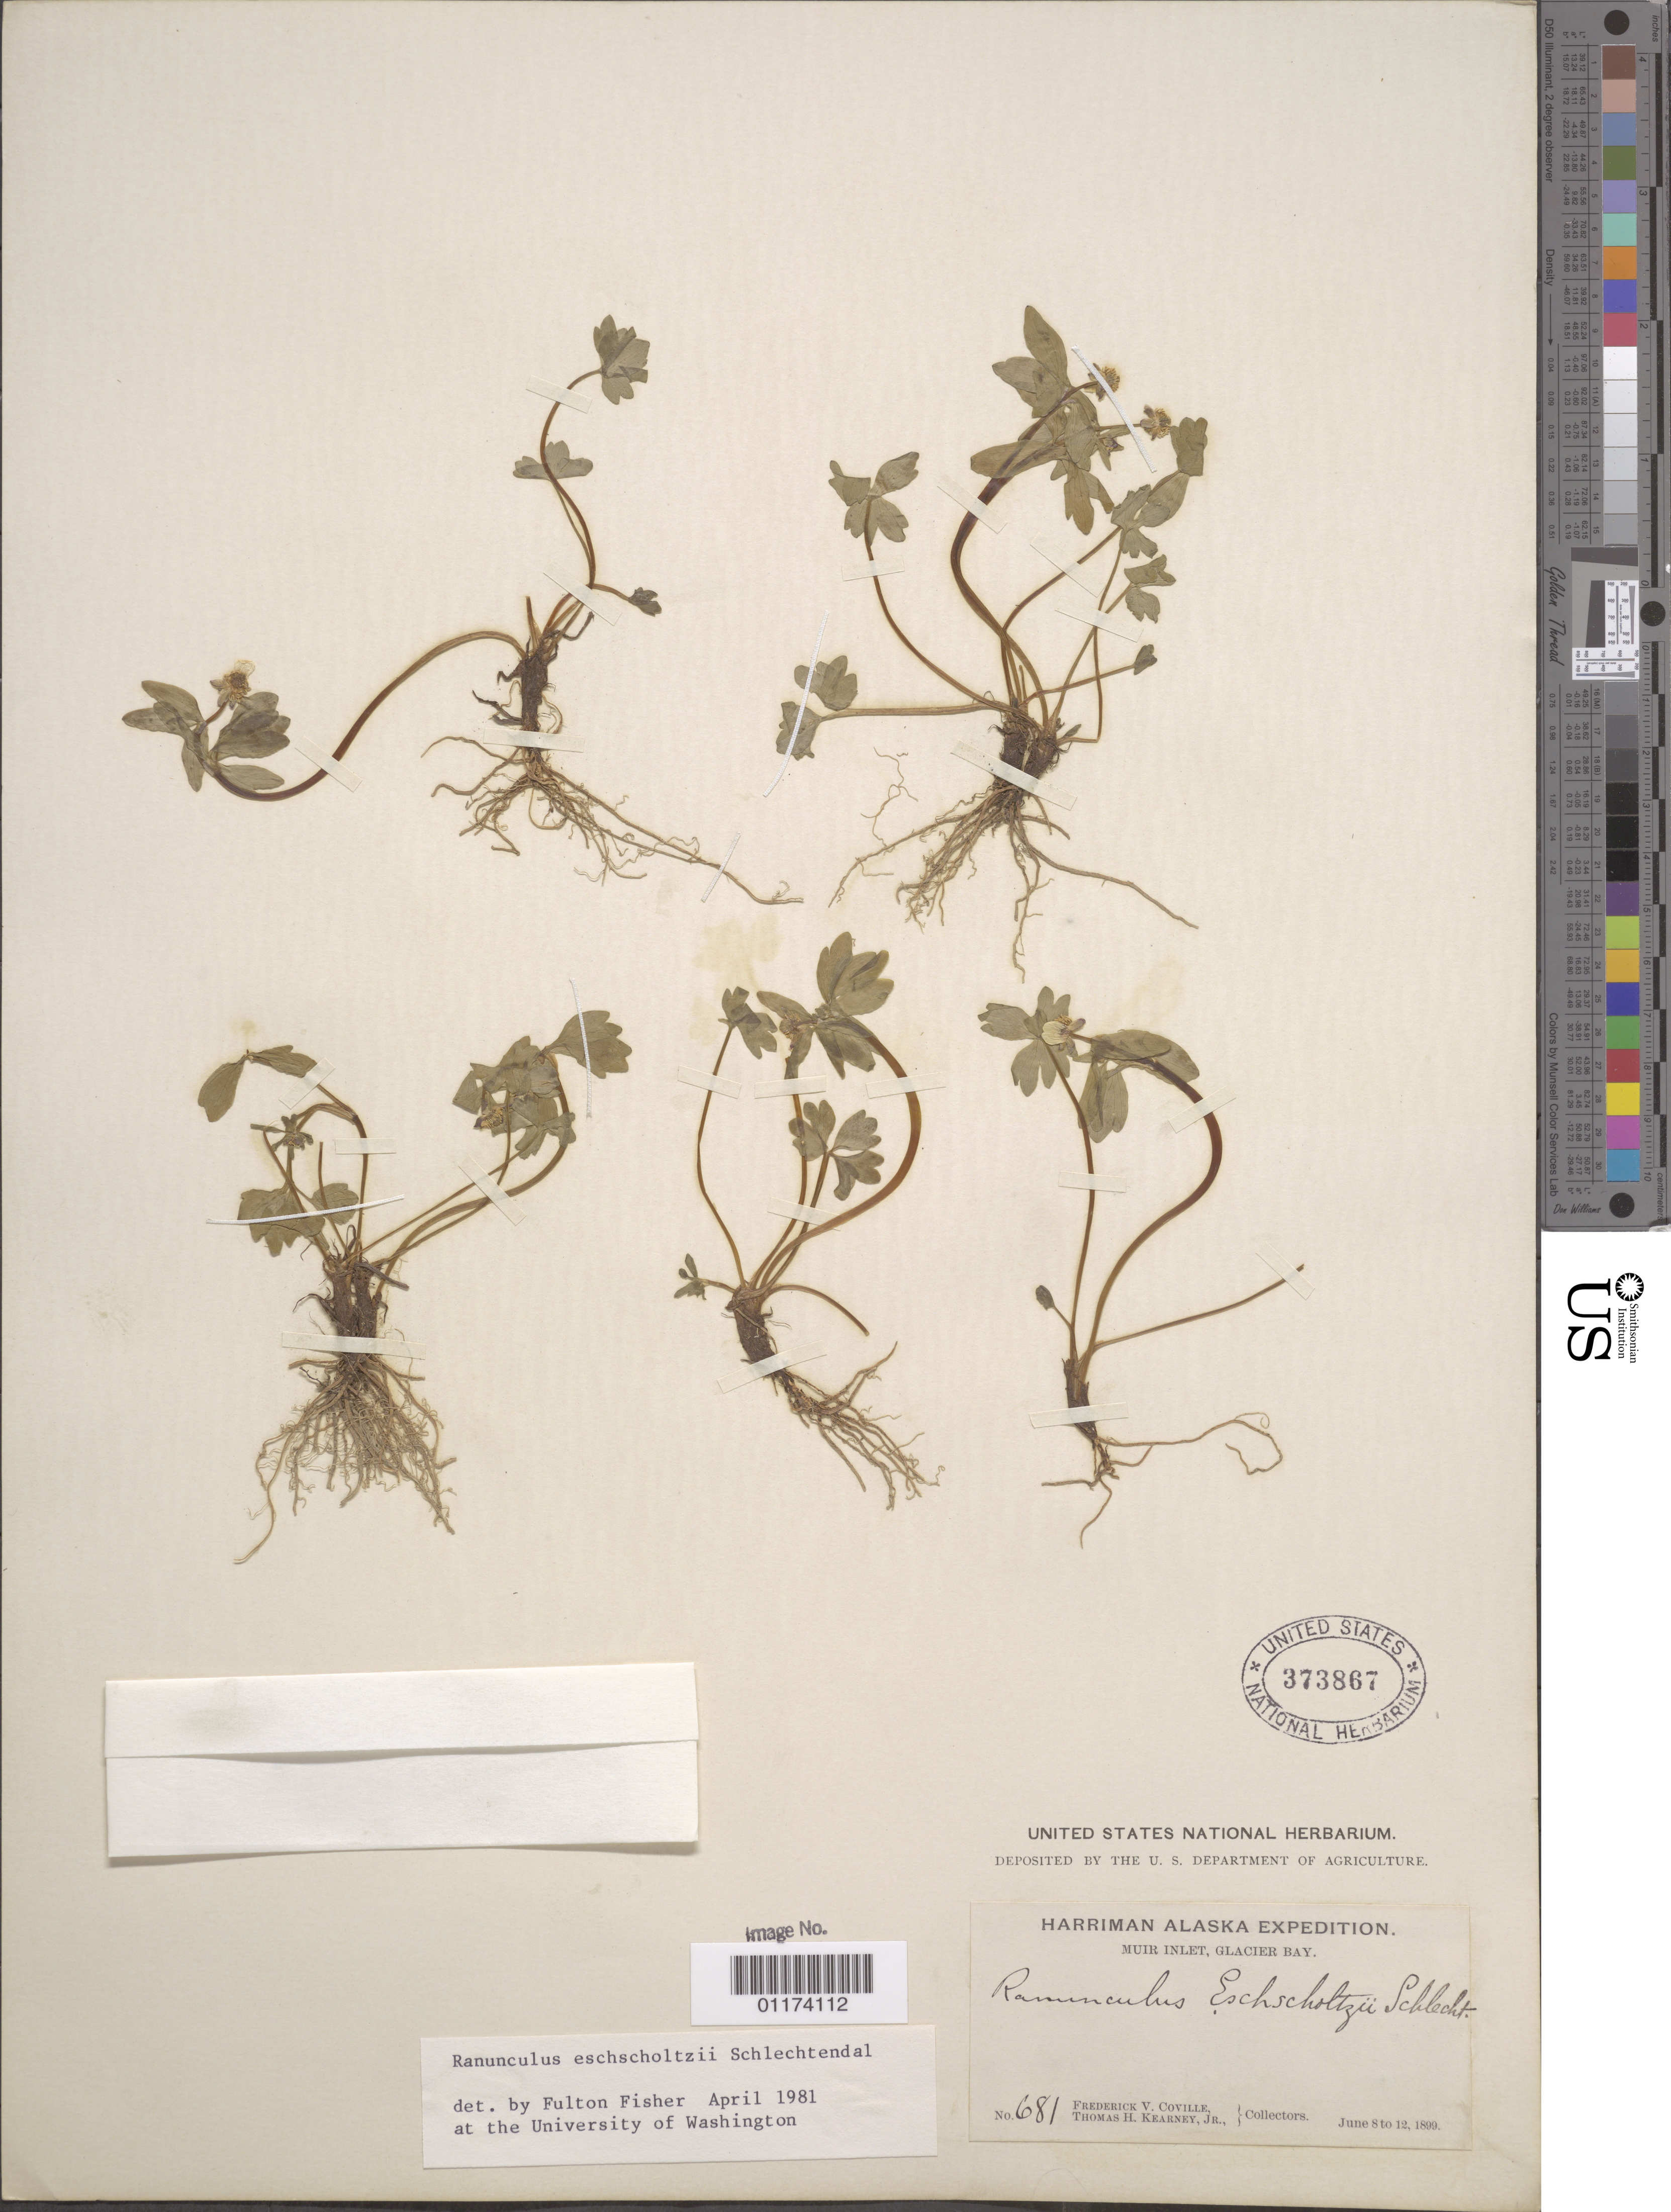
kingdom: Plantae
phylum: Tracheophyta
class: Magnoliopsida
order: Ranunculales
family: Ranunculaceae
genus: Ranunculus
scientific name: Ranunculus eschscholtzii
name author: Schltdl.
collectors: F. V. Coville & T. H. Kearney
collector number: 681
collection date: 1899-06-08/1899-06-12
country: United States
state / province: Alaska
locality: Muir Inlet, Glacier Bay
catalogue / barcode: US 373867